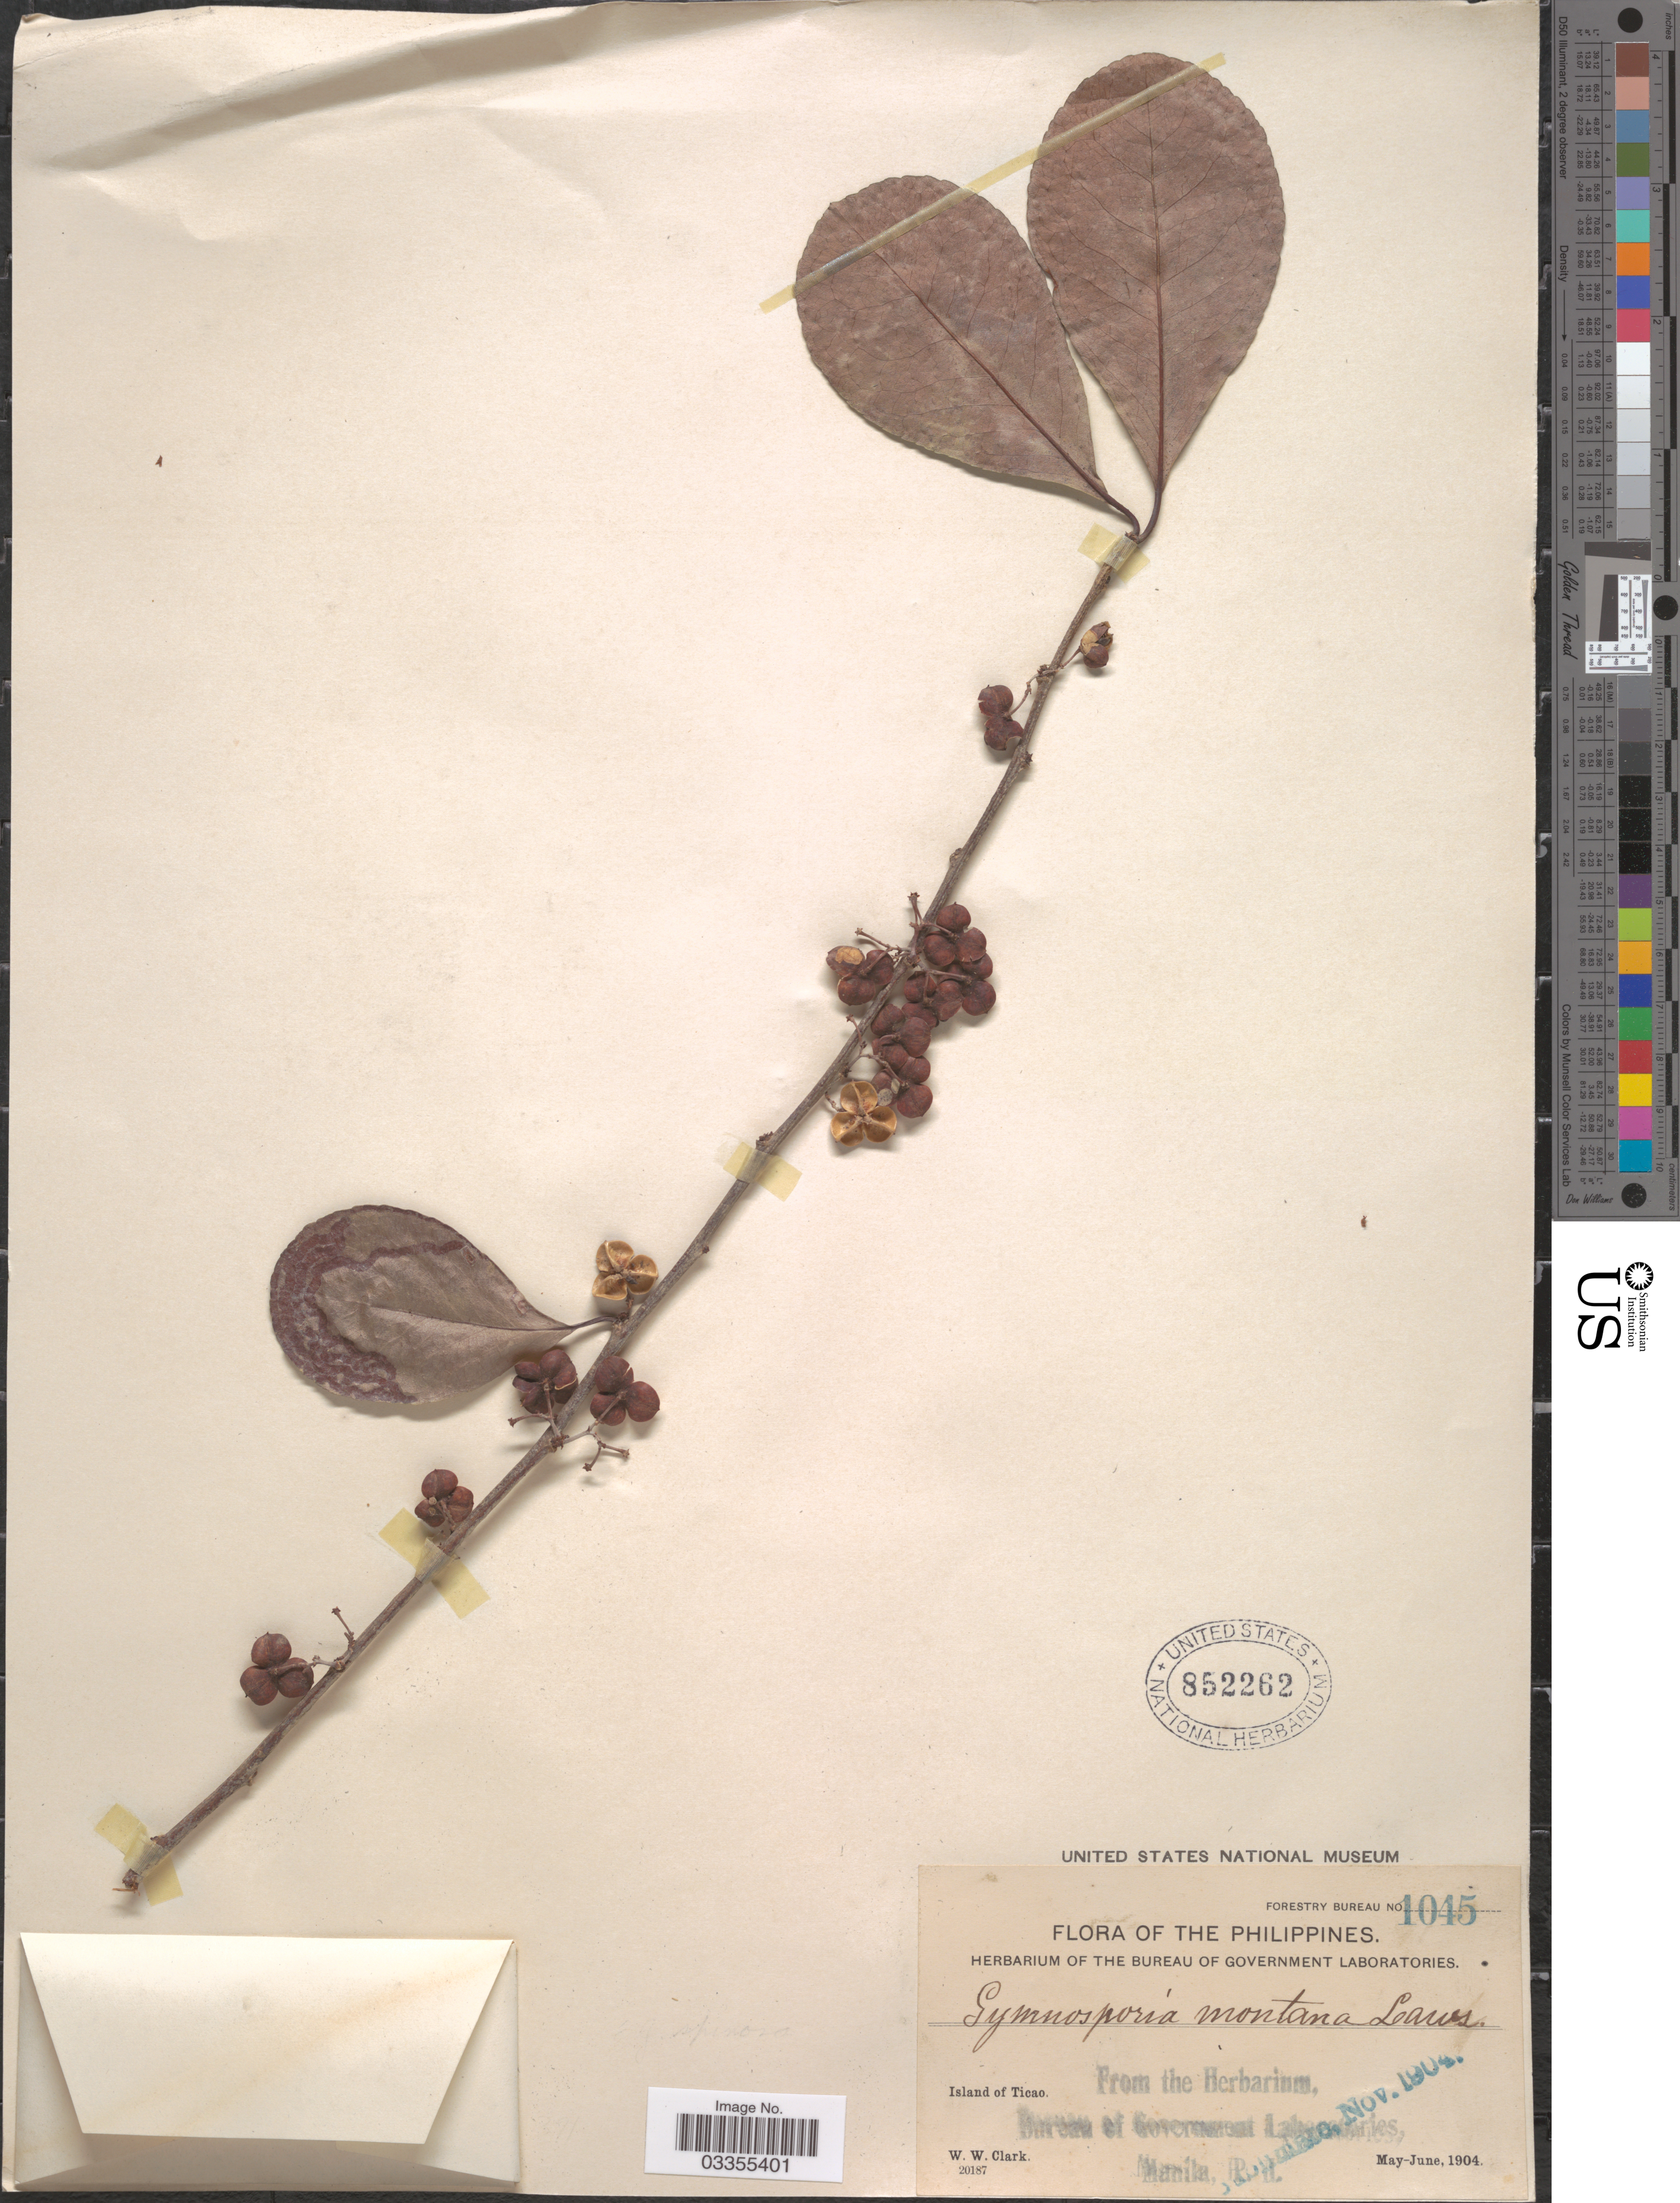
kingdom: Plantae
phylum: Tracheophyta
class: Magnoliopsida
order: Celastrales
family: Celastraceae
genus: Gymnosporia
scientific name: Gymnosporia trilocularis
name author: Hayata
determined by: Strong, Mark T., (BOT), Smithsonian Institution - National Museum of Natural History (UNITED STATES)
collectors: W. W. Clark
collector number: Forestry Bureau 1045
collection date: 1904-05/1904-06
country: Philippines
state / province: Bicol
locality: Island of Ticao.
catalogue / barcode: US 852262